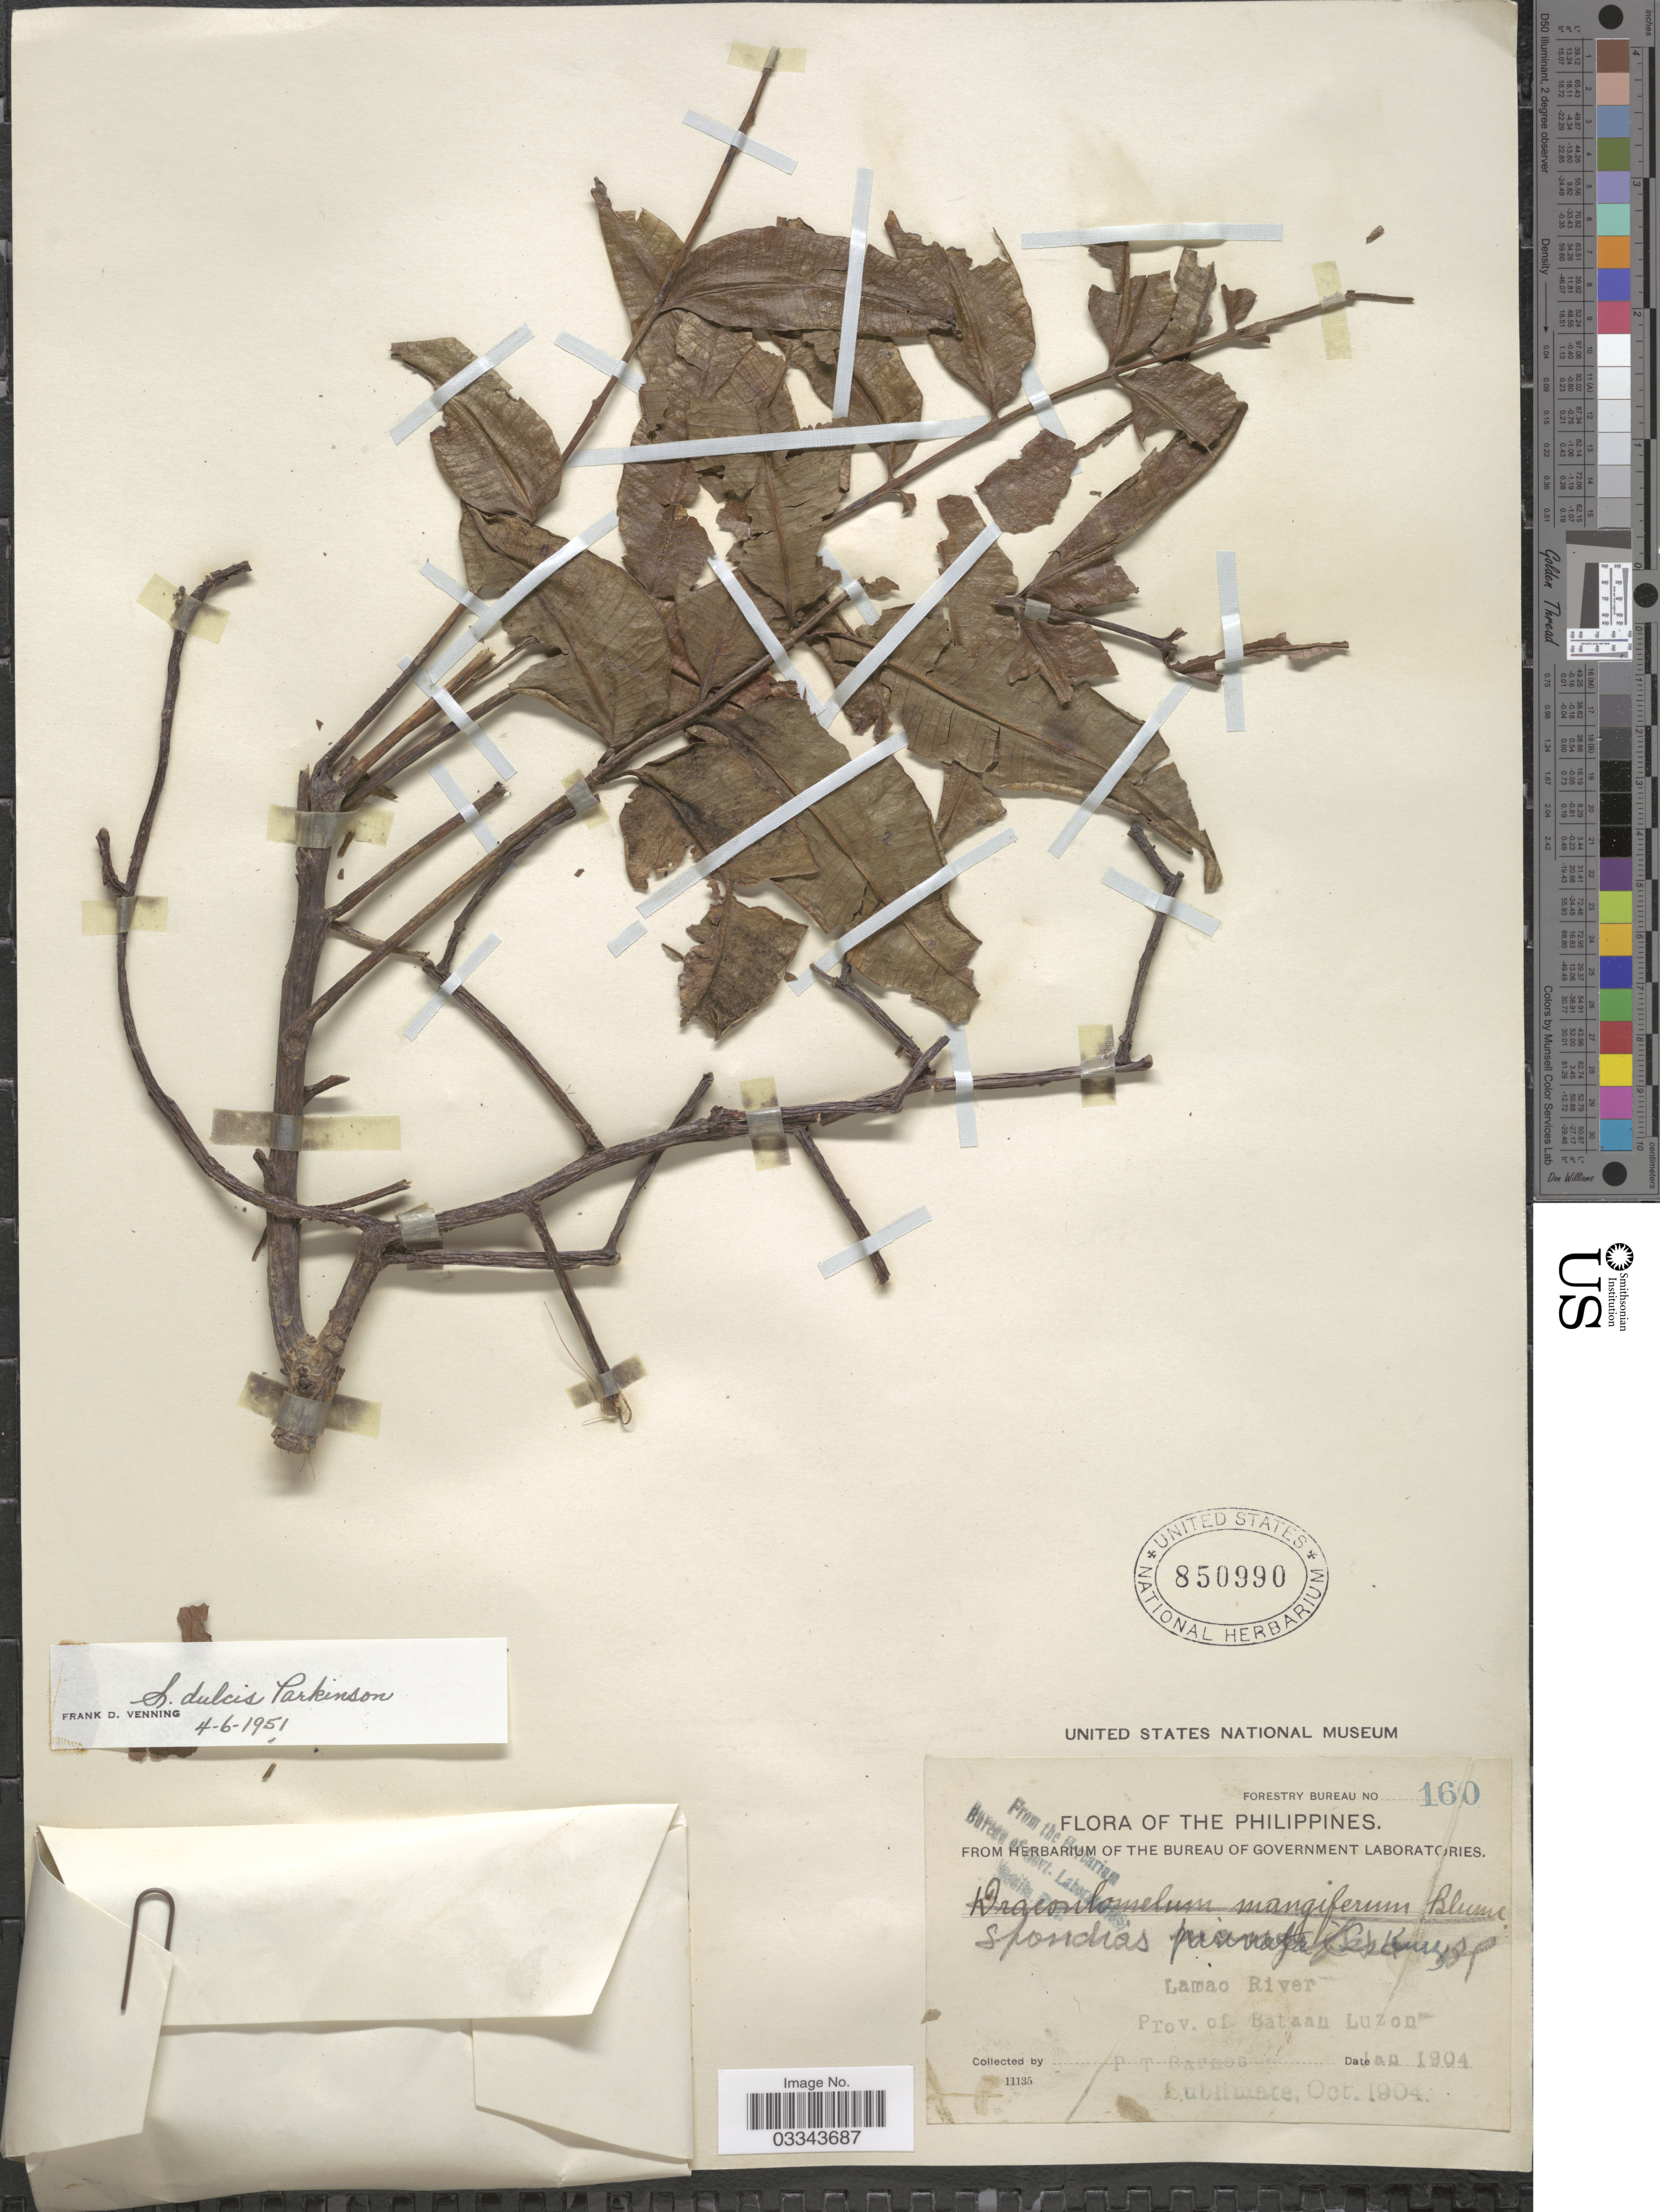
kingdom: Plantae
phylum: Tracheophyta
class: Magnoliopsida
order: Sapindales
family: Anacardiaceae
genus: Spondias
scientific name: Spondias dulcis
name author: Parkinson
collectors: P. Barnes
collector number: Forestry Bureau 160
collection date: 1904-01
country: Philippines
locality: Lamao River. Prov. of Bataan Luzon.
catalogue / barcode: US 850990